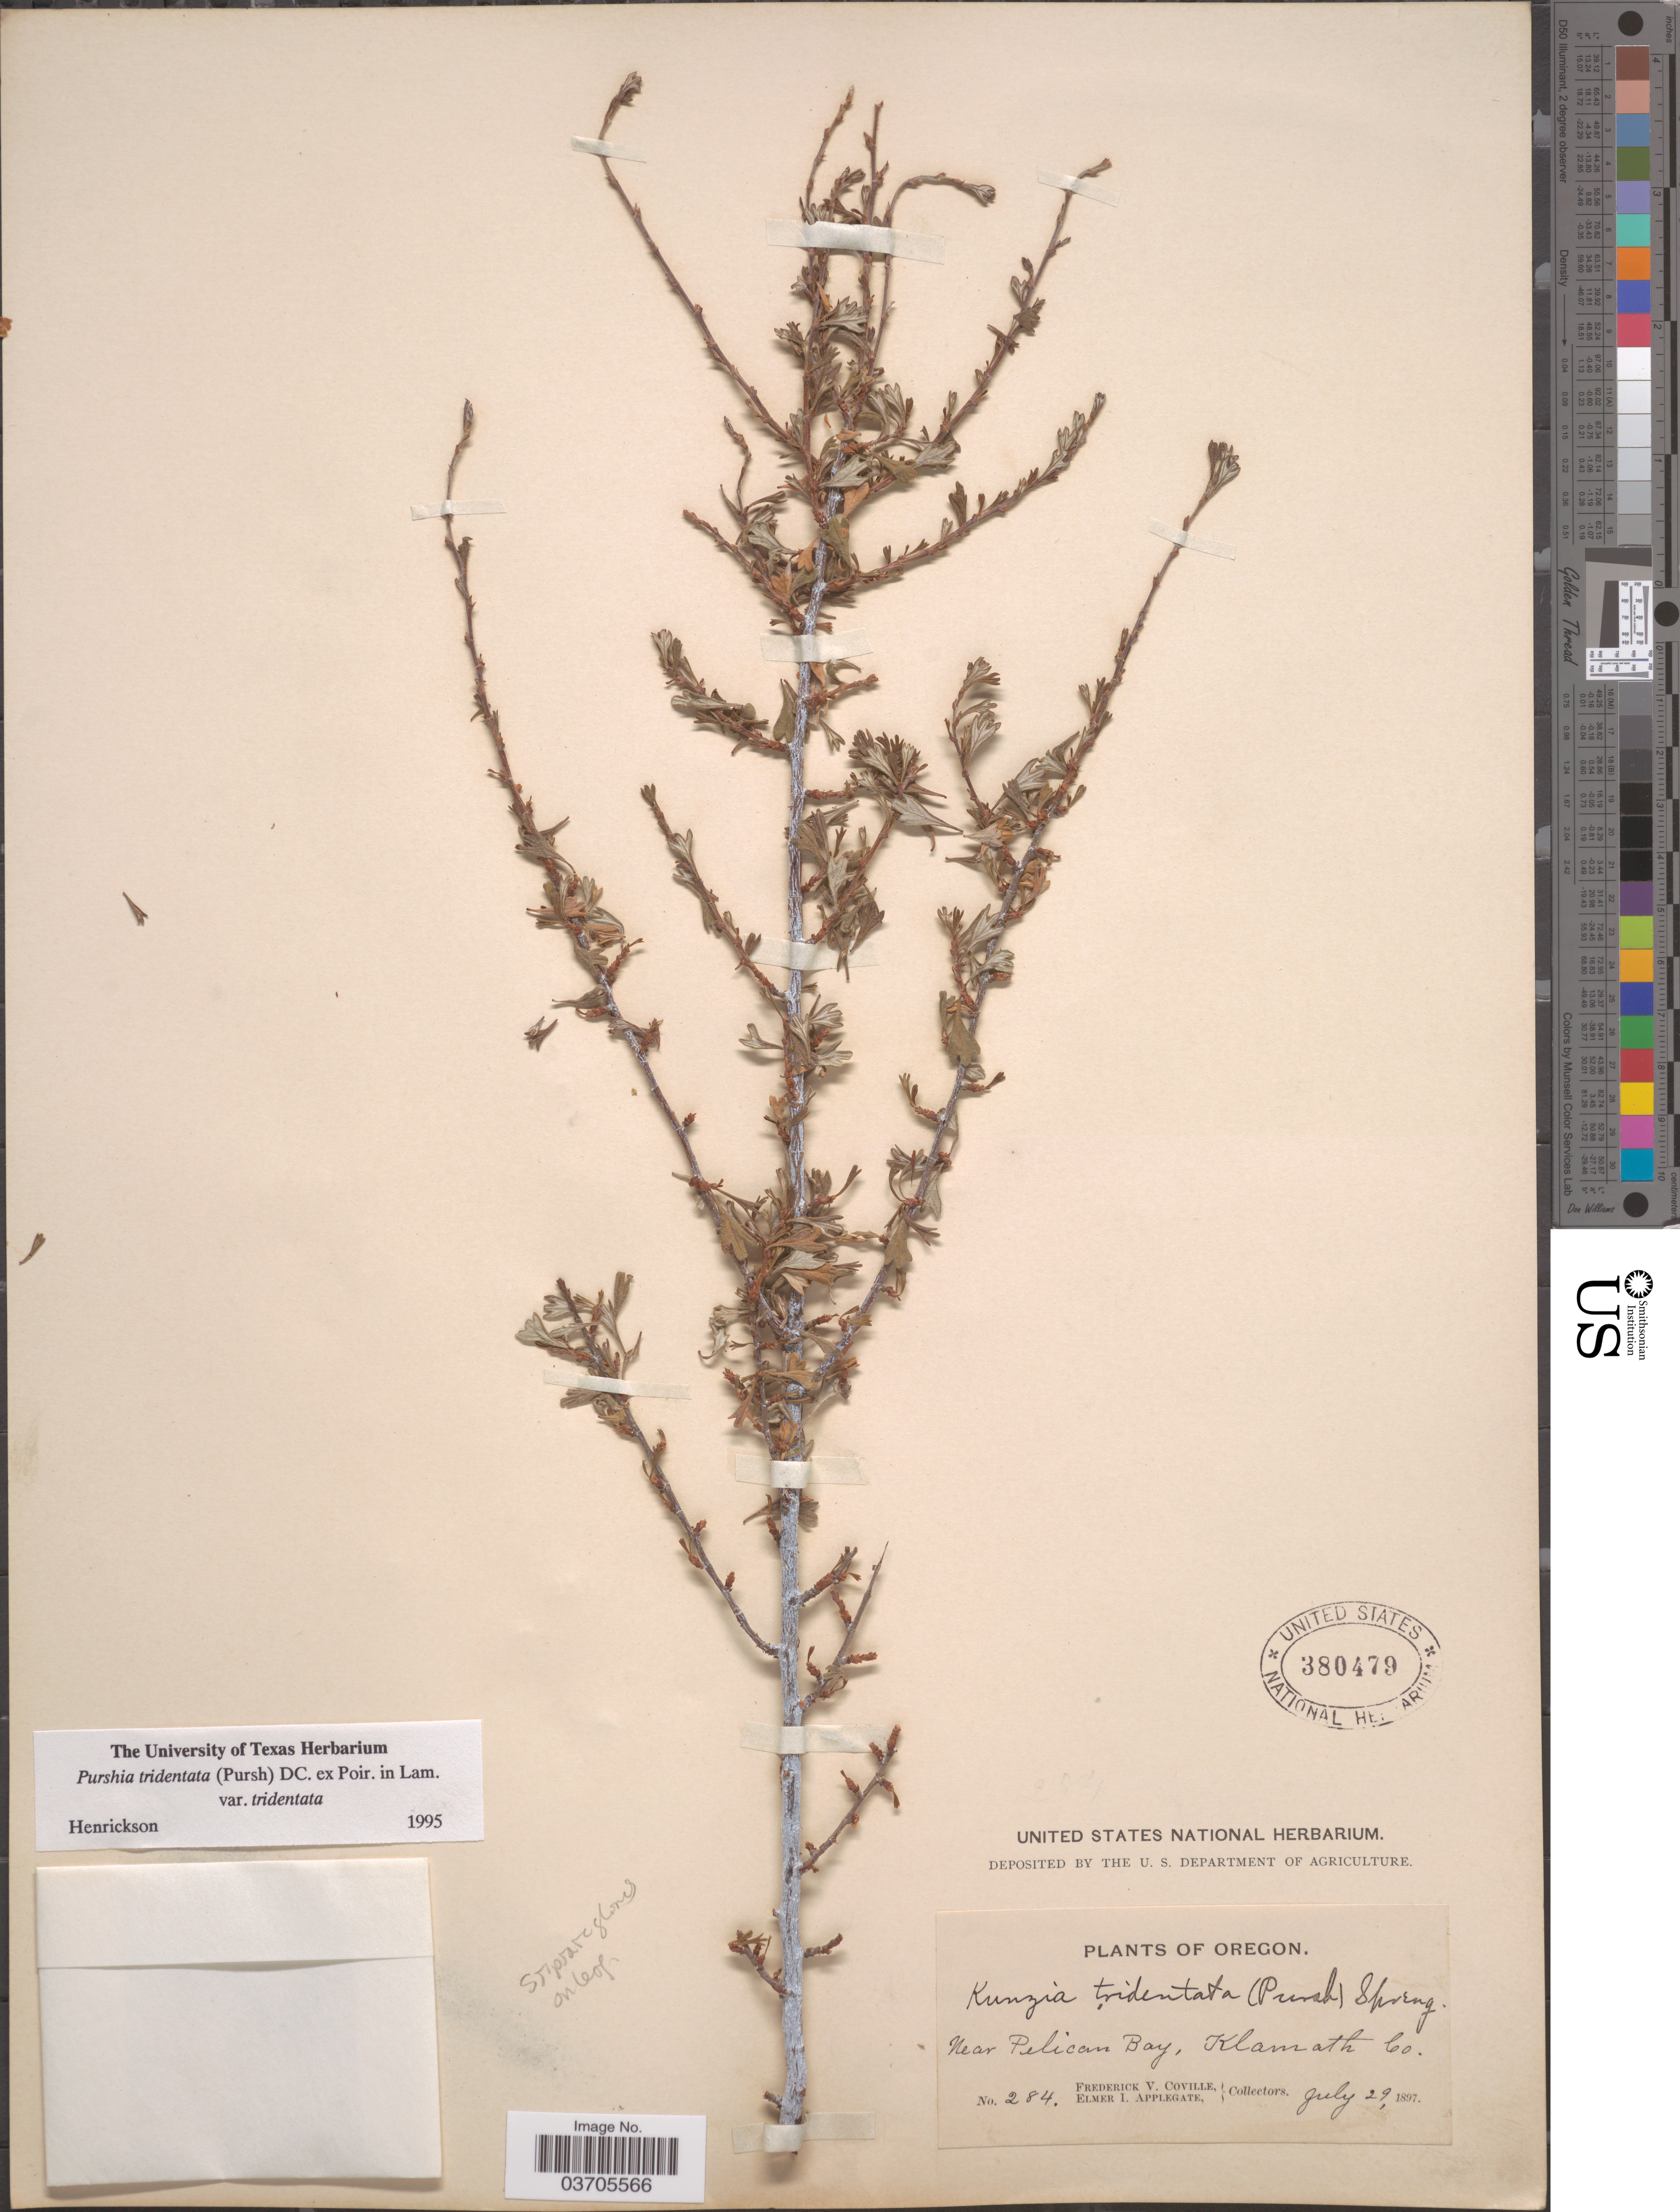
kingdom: Plantae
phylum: Tracheophyta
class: Magnoliopsida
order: Rosales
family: Rosaceae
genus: Purshia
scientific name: Purshia tridentata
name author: (Pursh) DC.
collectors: F. V. Coville & E. I. Applegate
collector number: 284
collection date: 1897-07-29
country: United States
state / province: Oregon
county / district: Klamath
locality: Near Pelican Bay, Klamath Co.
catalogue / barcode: US 380479